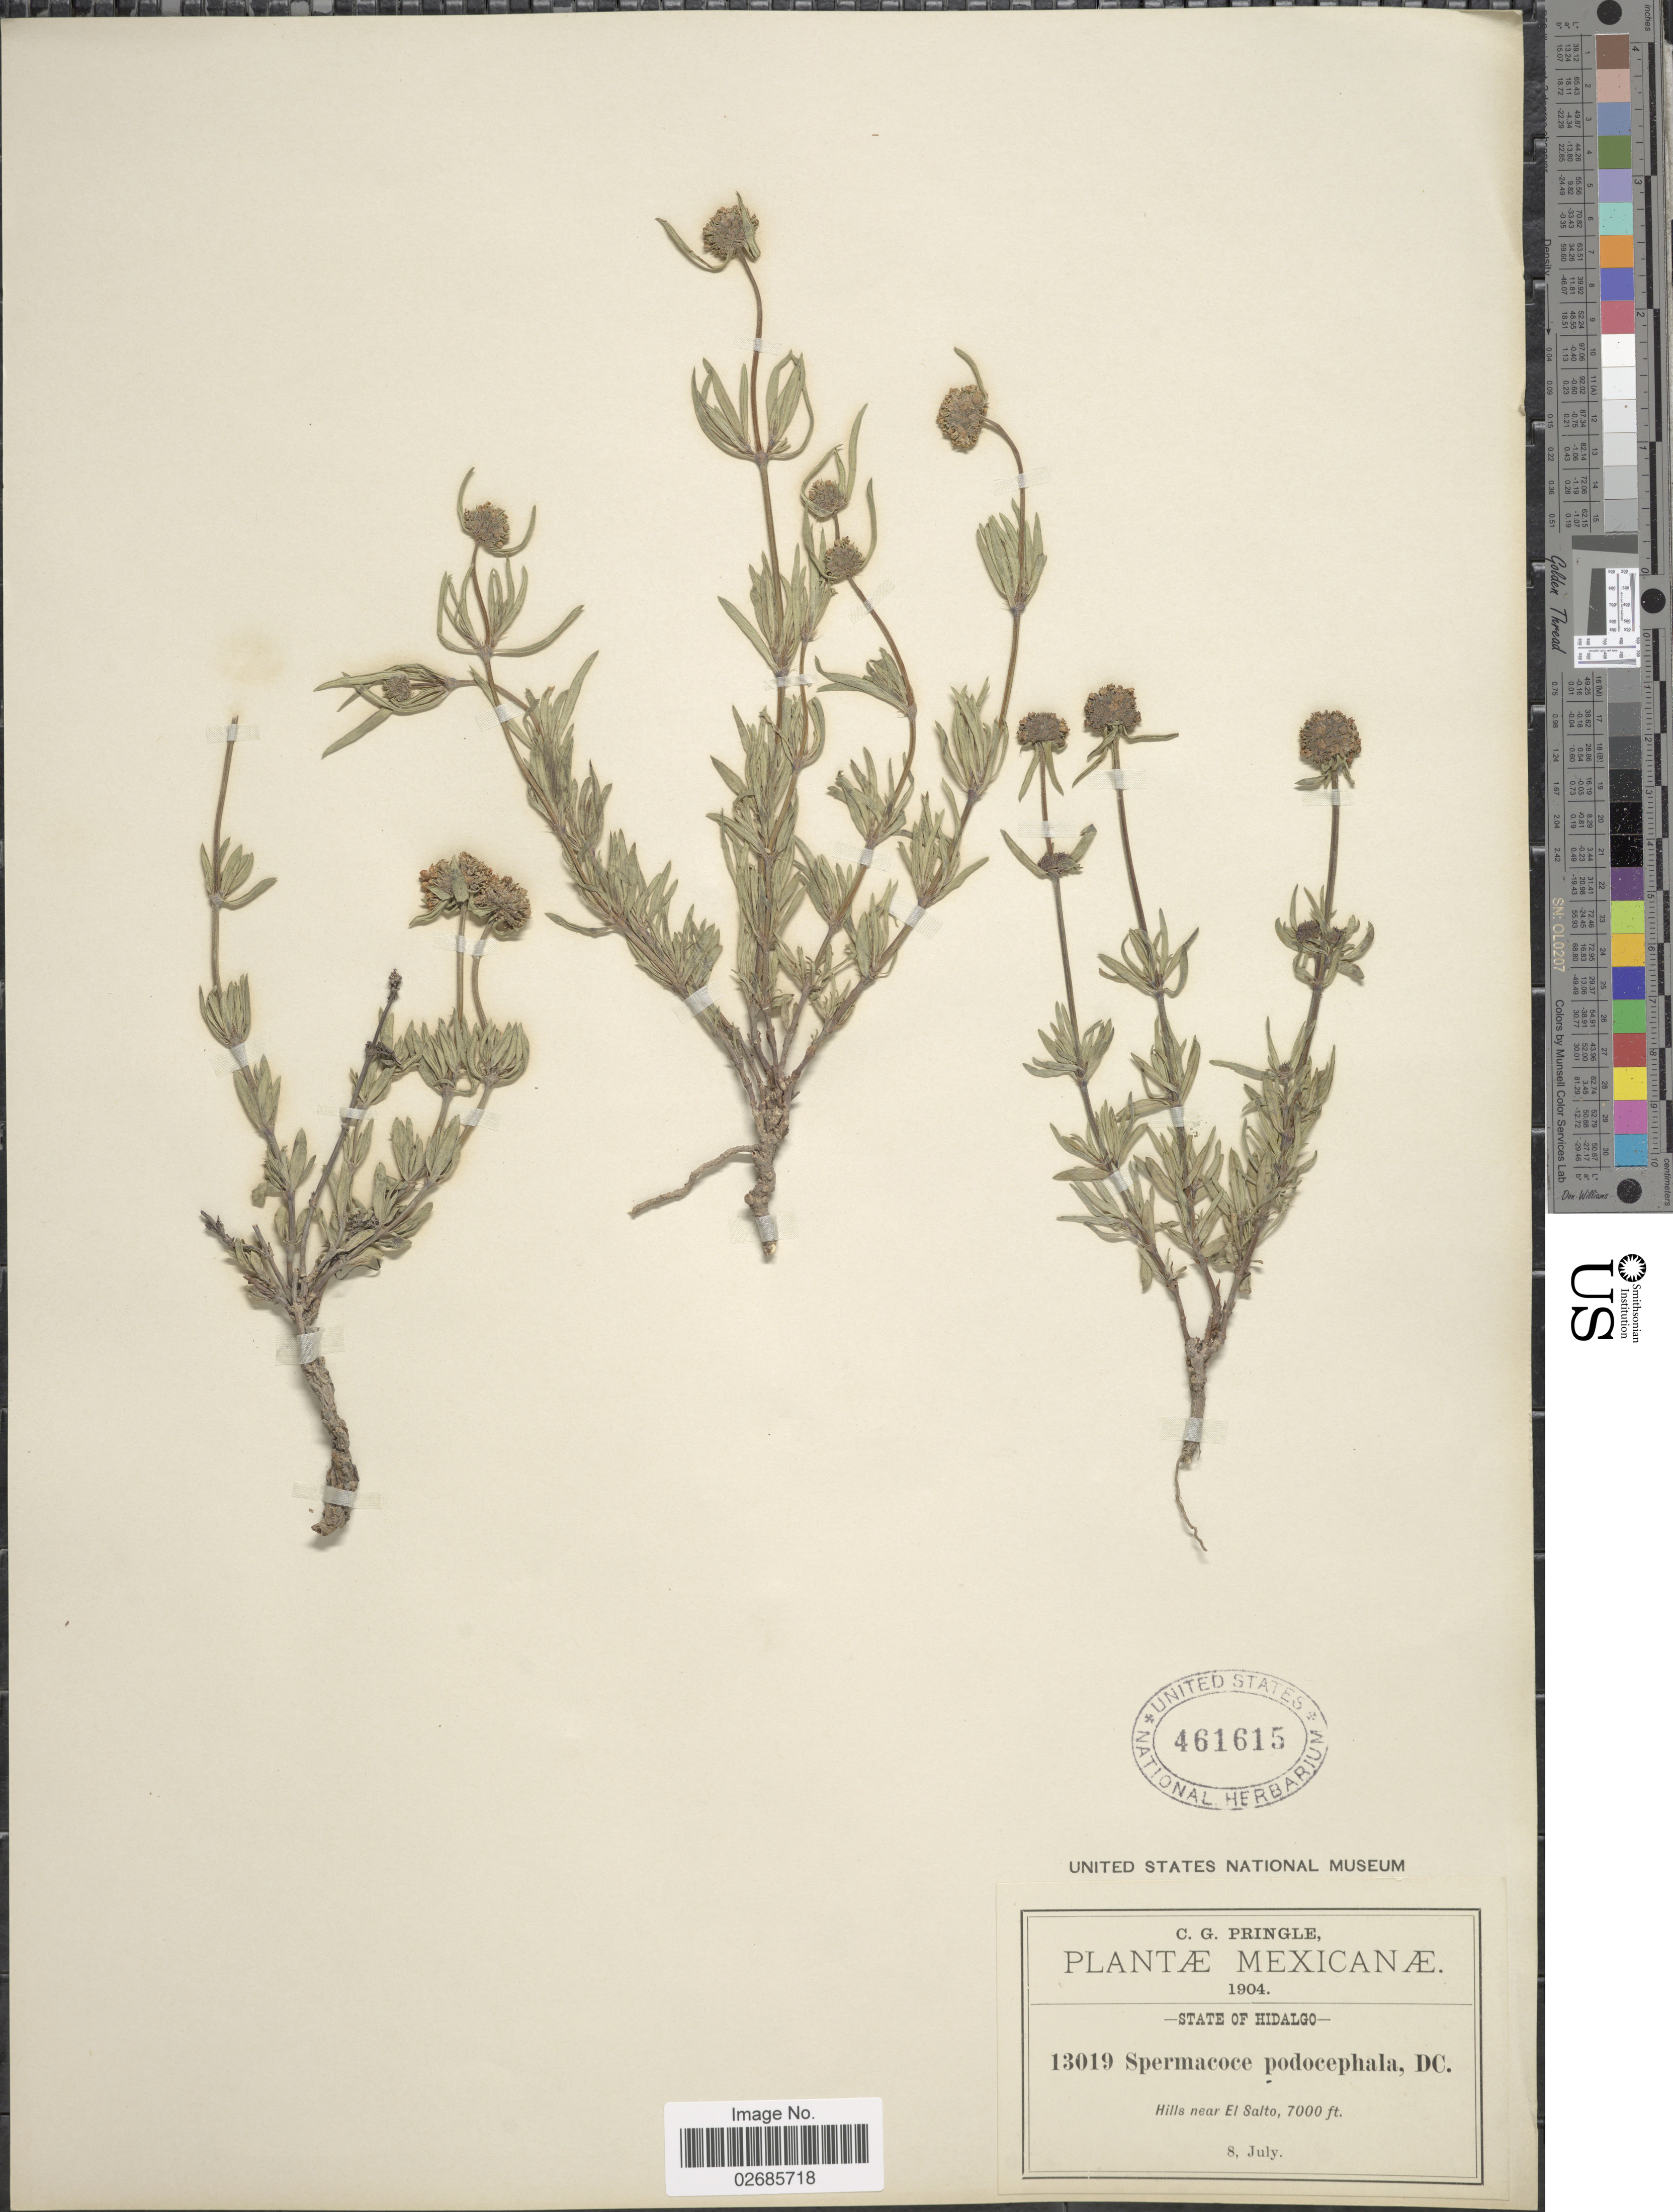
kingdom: Plantae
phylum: Tracheophyta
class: Magnoliopsida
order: Gentianales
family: Rubiaceae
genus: Borreria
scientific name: Borreria verticillata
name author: (L.) G. Mey.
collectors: C. G. Pringle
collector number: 13019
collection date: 1904-07-08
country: Mexico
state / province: Hidalgo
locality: Hills near El Salto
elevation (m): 2134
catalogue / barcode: US 461615